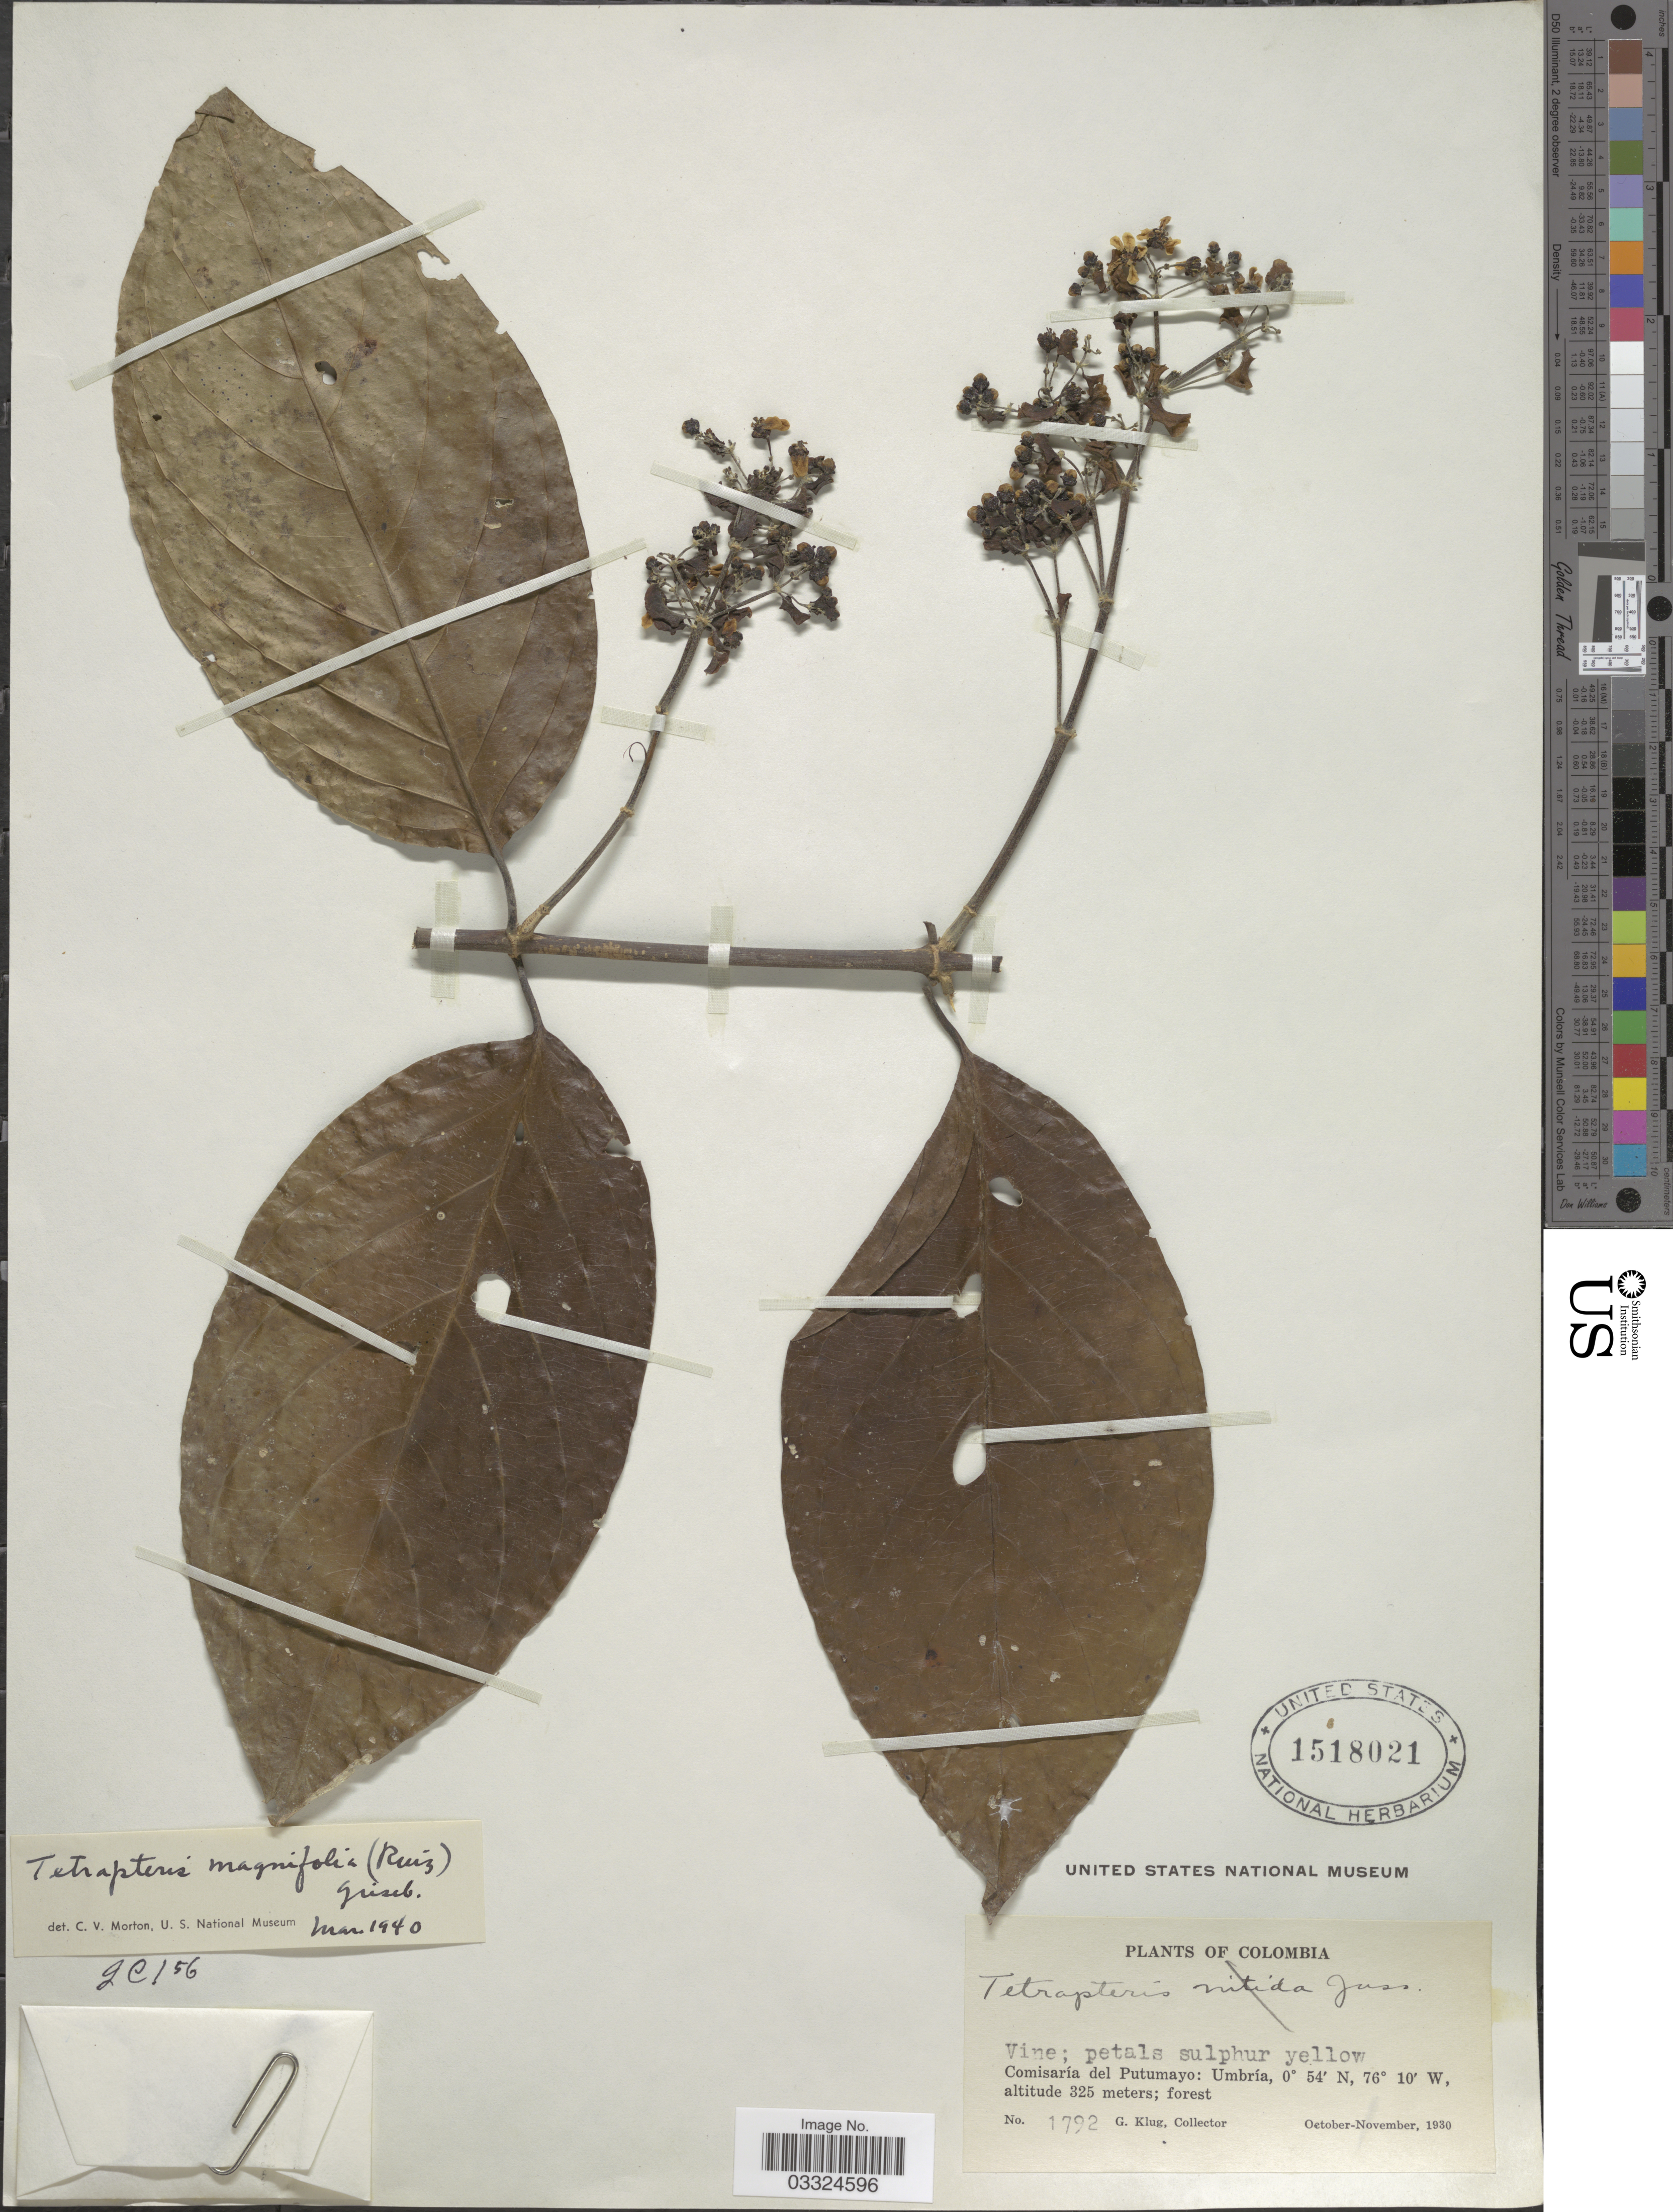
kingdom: Plantae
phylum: Tracheophyta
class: Magnoliopsida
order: Malpighiales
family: Malpighiaceae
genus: Tetrapterys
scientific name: Tetrapterys magnifolia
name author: Ruiz ex Griseb.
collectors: G. Klug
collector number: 1792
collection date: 1930-10/1930-11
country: Colombia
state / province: Putumayo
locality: Comisaría del Putumayo: Umbría.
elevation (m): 325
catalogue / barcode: US 1518021